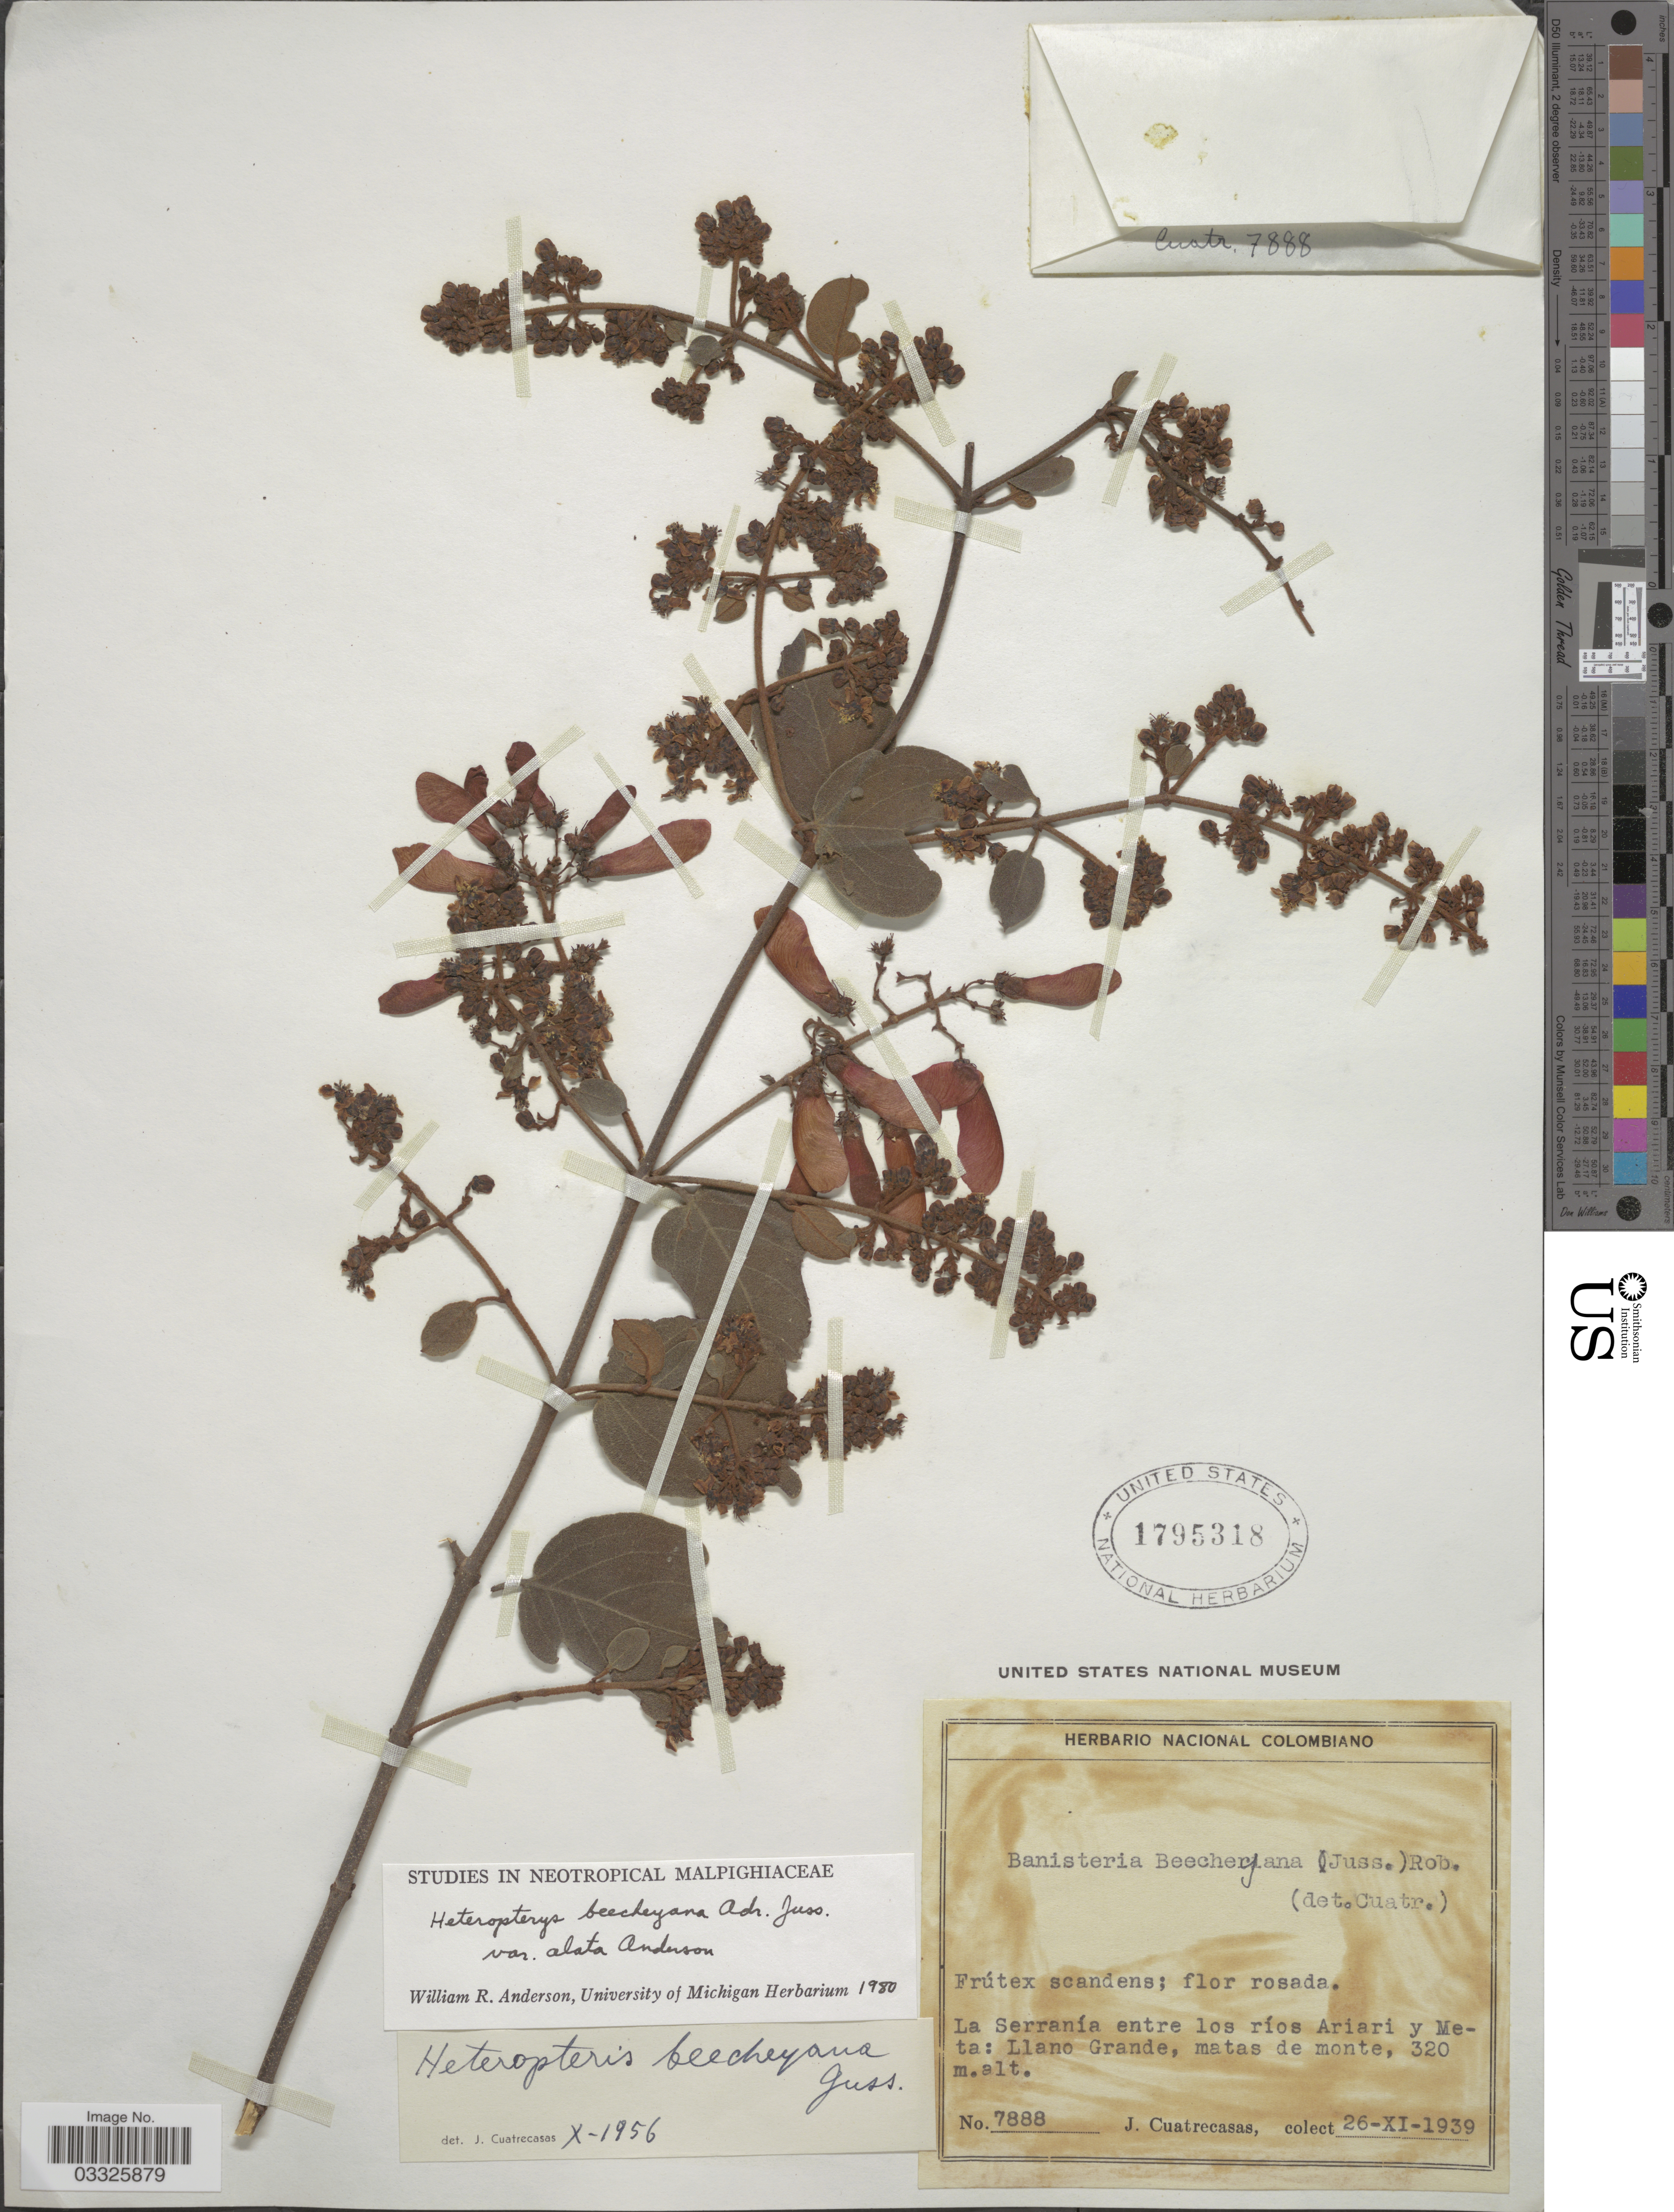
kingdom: Plantae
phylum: Tracheophyta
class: Magnoliopsida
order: Malpighiales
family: Malpighiaceae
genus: Heteropterys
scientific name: Heteropterys beecheyana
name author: A. Juss.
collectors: J. Cuatrecasas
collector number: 7888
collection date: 1939-11-26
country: Colombia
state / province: Meta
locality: La Serranía entre los ríos Ariari y Meta: Llano Grande, matas de monte.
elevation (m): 320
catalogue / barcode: US 1795318